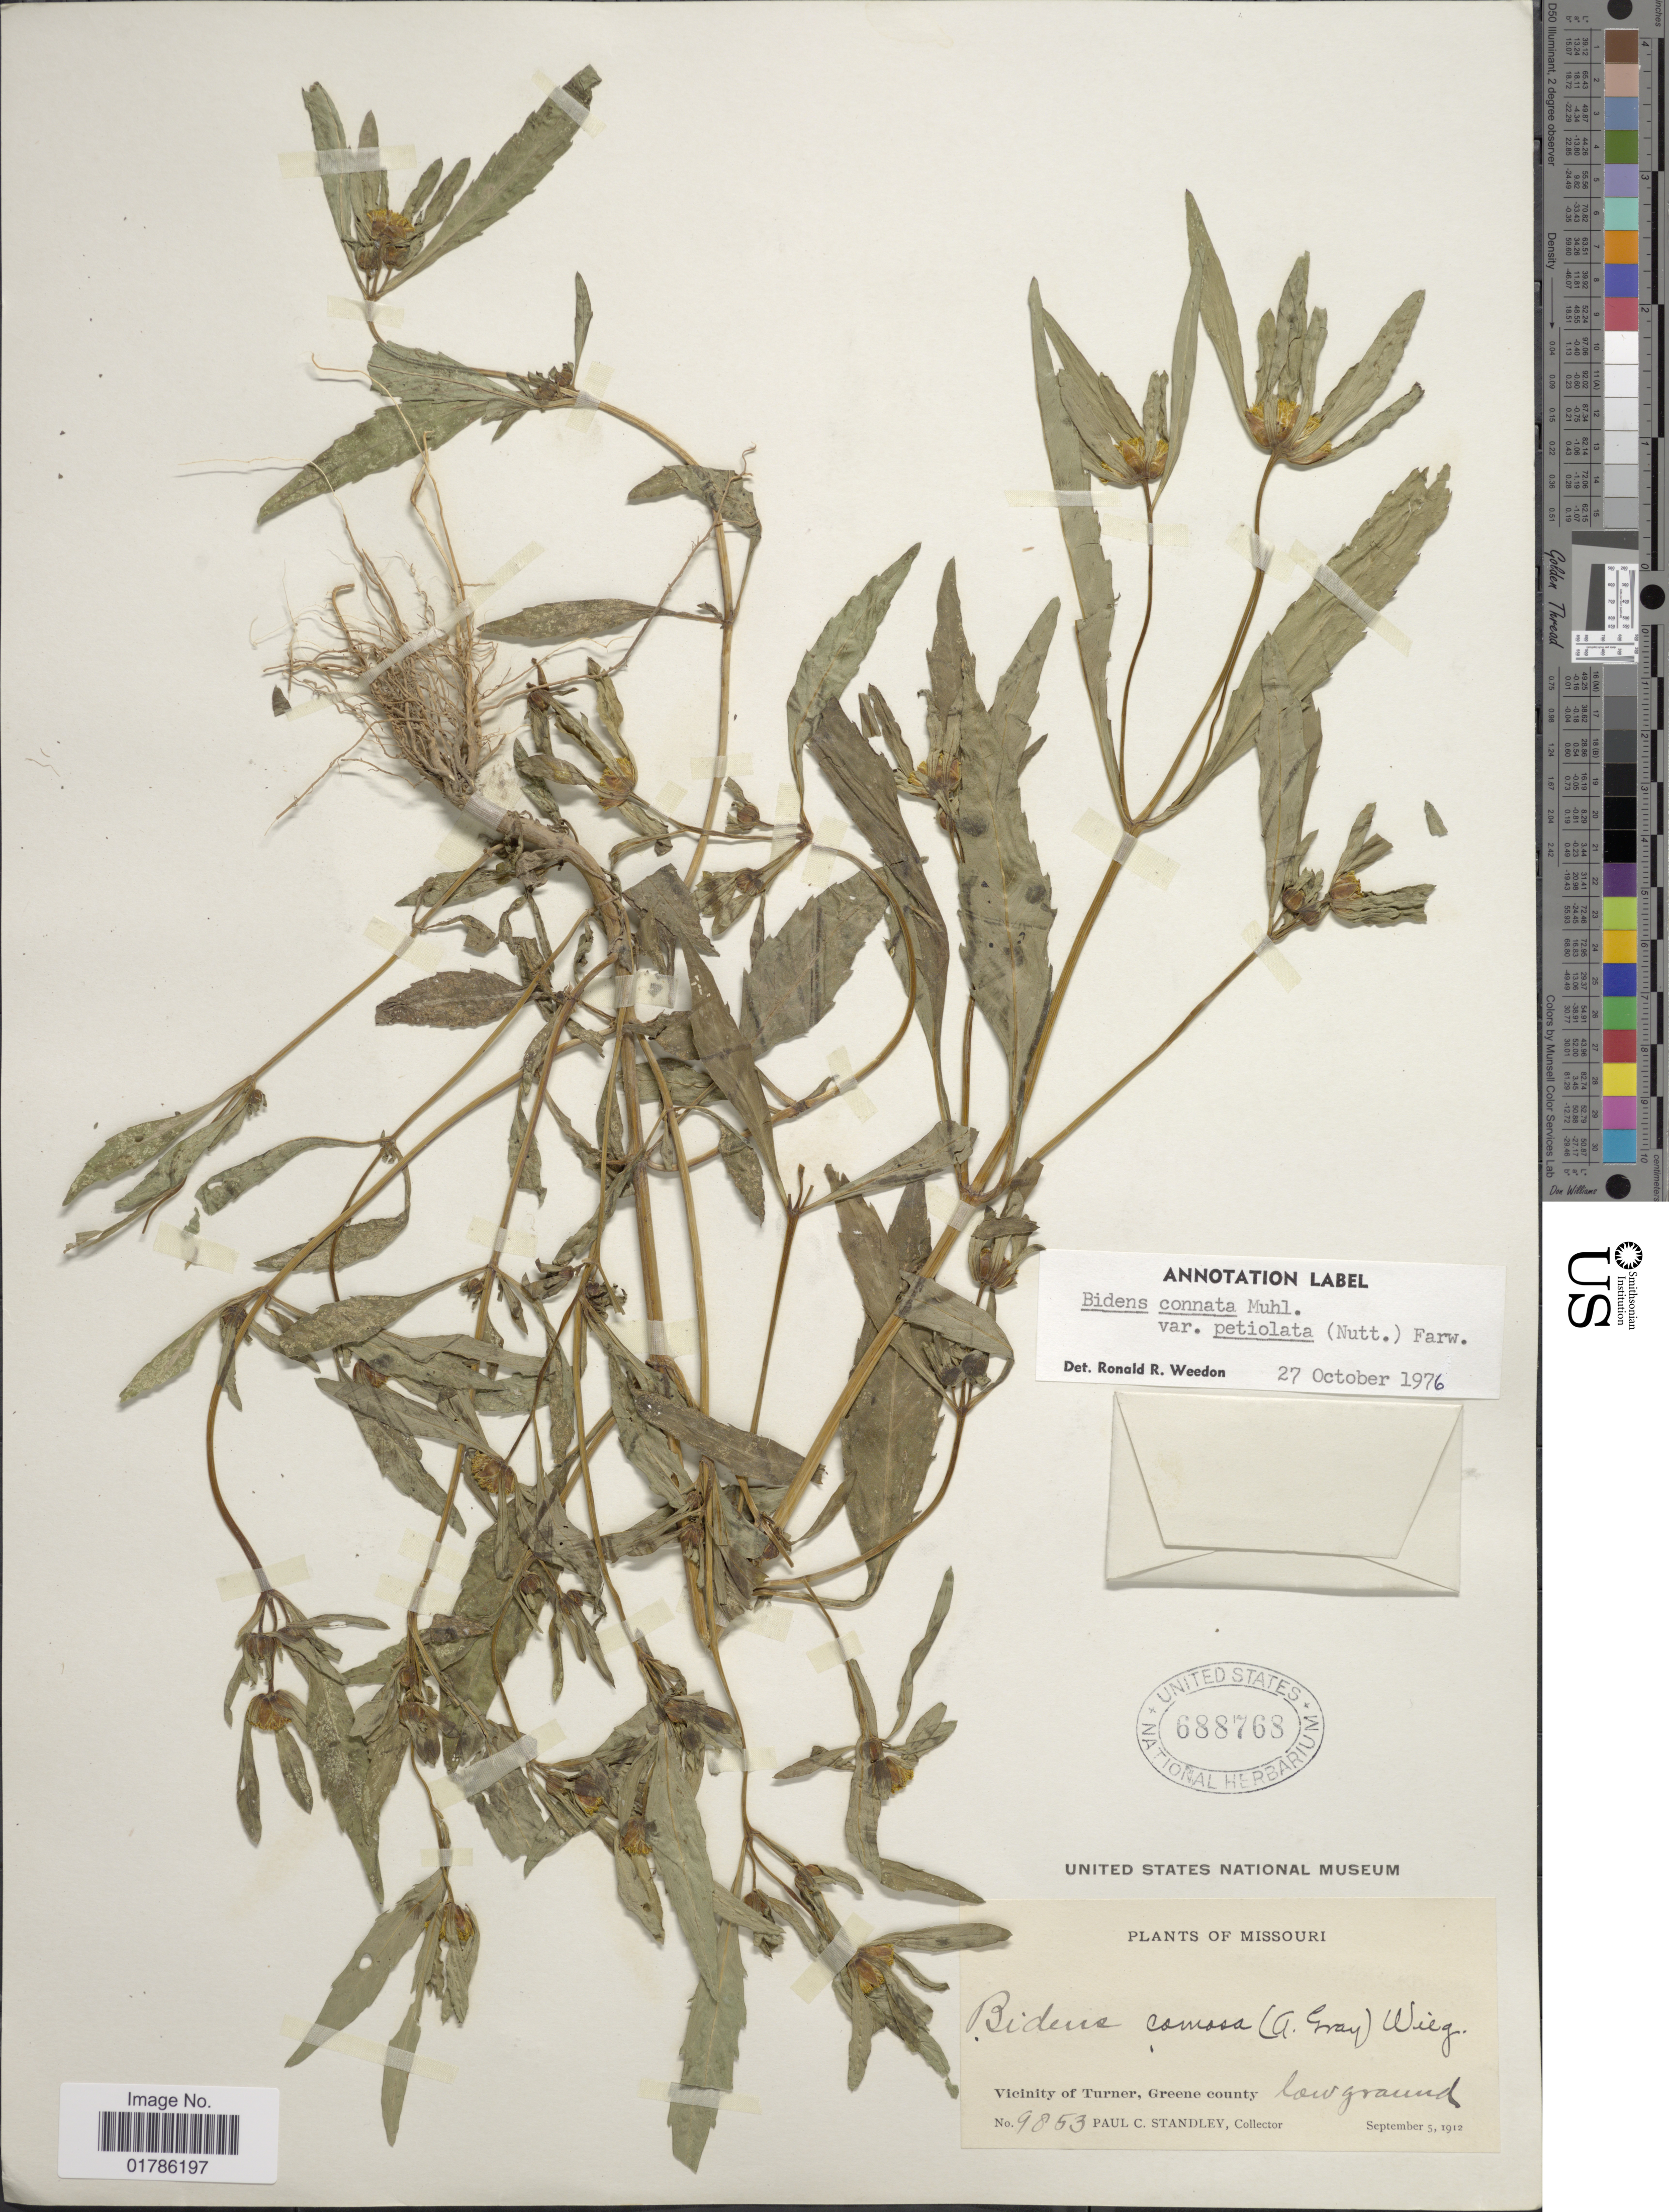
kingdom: Plantae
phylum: Tracheophyta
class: Magnoliopsida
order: Asterales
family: Asteraceae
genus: Bidens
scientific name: Bidens connata var. petiolata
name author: (Nutt.) Farw.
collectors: P. C. Standley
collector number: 9853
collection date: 1912-09-05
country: United States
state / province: Missouri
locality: Vicinity of Turner, Greene County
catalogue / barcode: US 688768